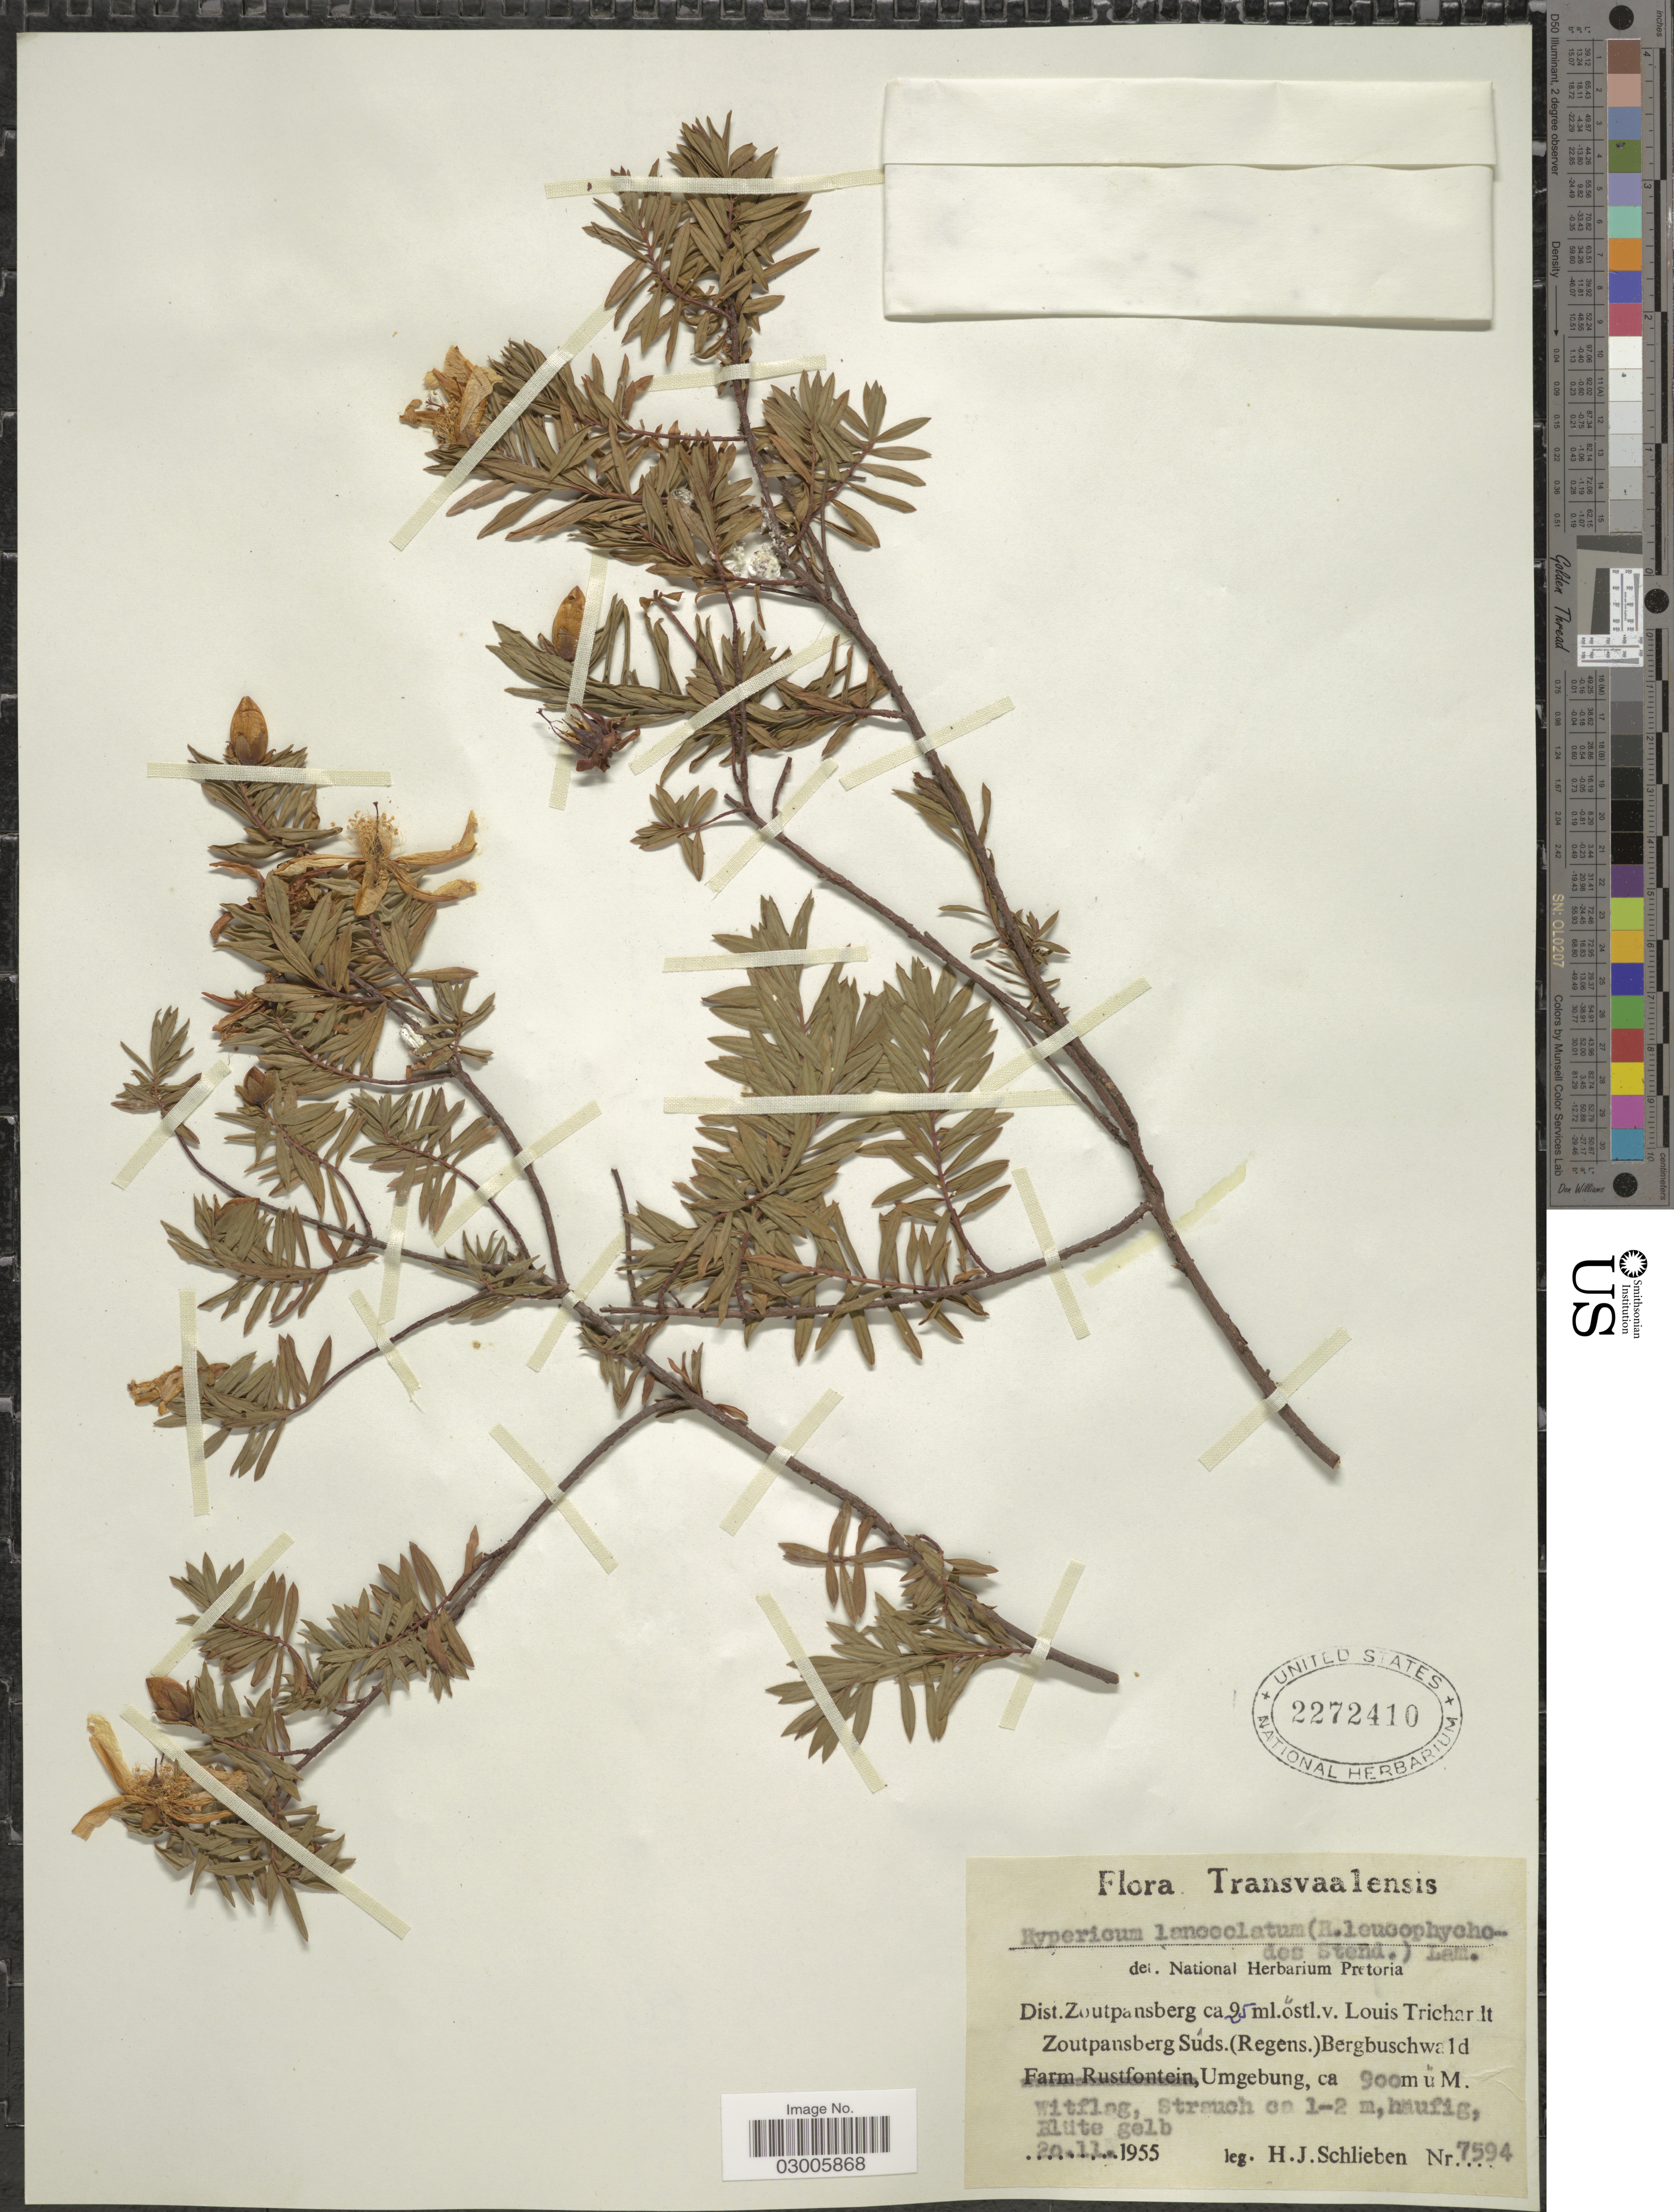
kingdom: Plantae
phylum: Tracheophyta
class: Magnoliopsida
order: Malpighiales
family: Hypericaceae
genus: Hypericum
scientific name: Hypericum revolutum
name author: Vahl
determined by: Strong, Mark T., (BOT), Smithsonian Institution - National Museum of Natural History (UNITED STATES)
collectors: H. J. Schlieben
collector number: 7594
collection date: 1955-11-20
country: South Africa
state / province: Limpopo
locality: Transvaalensis. Dist. Zoutpansberg ca. 25 ml. östl. v. Louis Trichardt Zoutpansberg Süds. (Regens.) Bergbuschwald Umgebung.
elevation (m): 900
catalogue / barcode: US 2272410